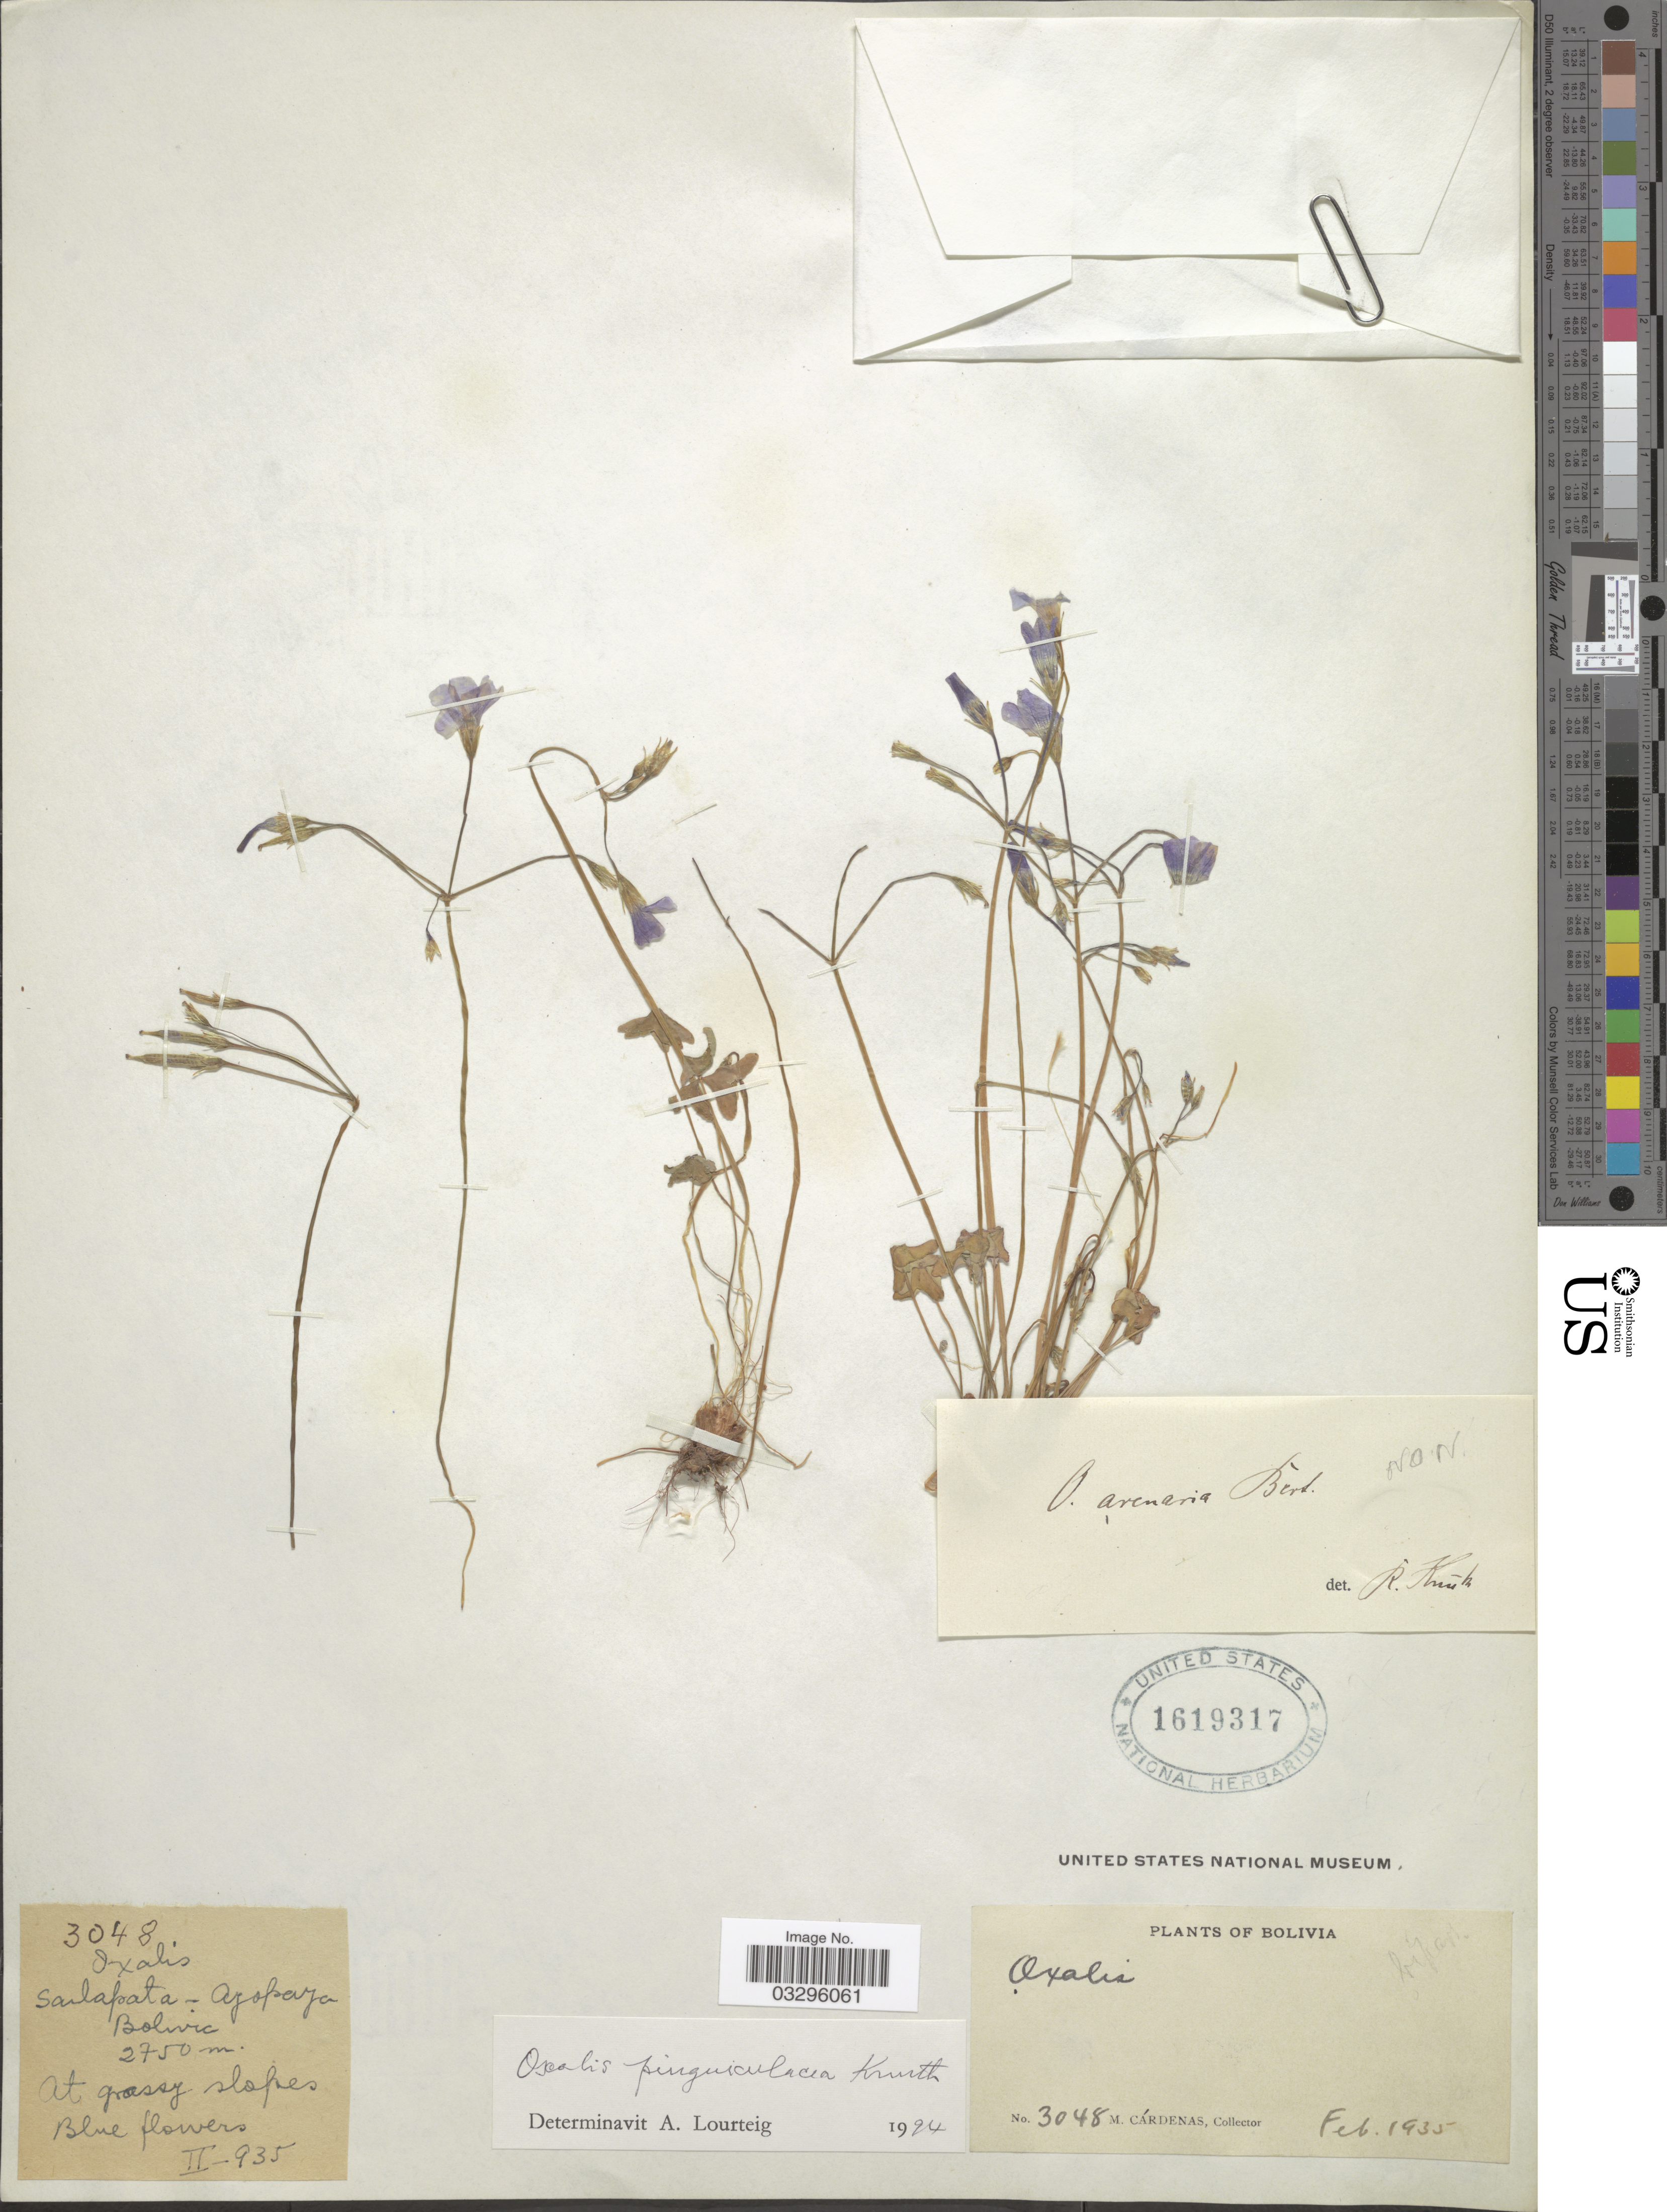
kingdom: Plantae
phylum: Tracheophyta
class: Magnoliopsida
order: Oxalidales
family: Oxalidaceae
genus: Oxalis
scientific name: Oxalis pinguiculacea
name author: R. Knuth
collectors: M. Cárdenas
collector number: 3048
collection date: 1935-02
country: Bolivia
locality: Sailapata Ayopaya. At grassy slope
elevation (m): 2750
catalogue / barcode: US 1619317